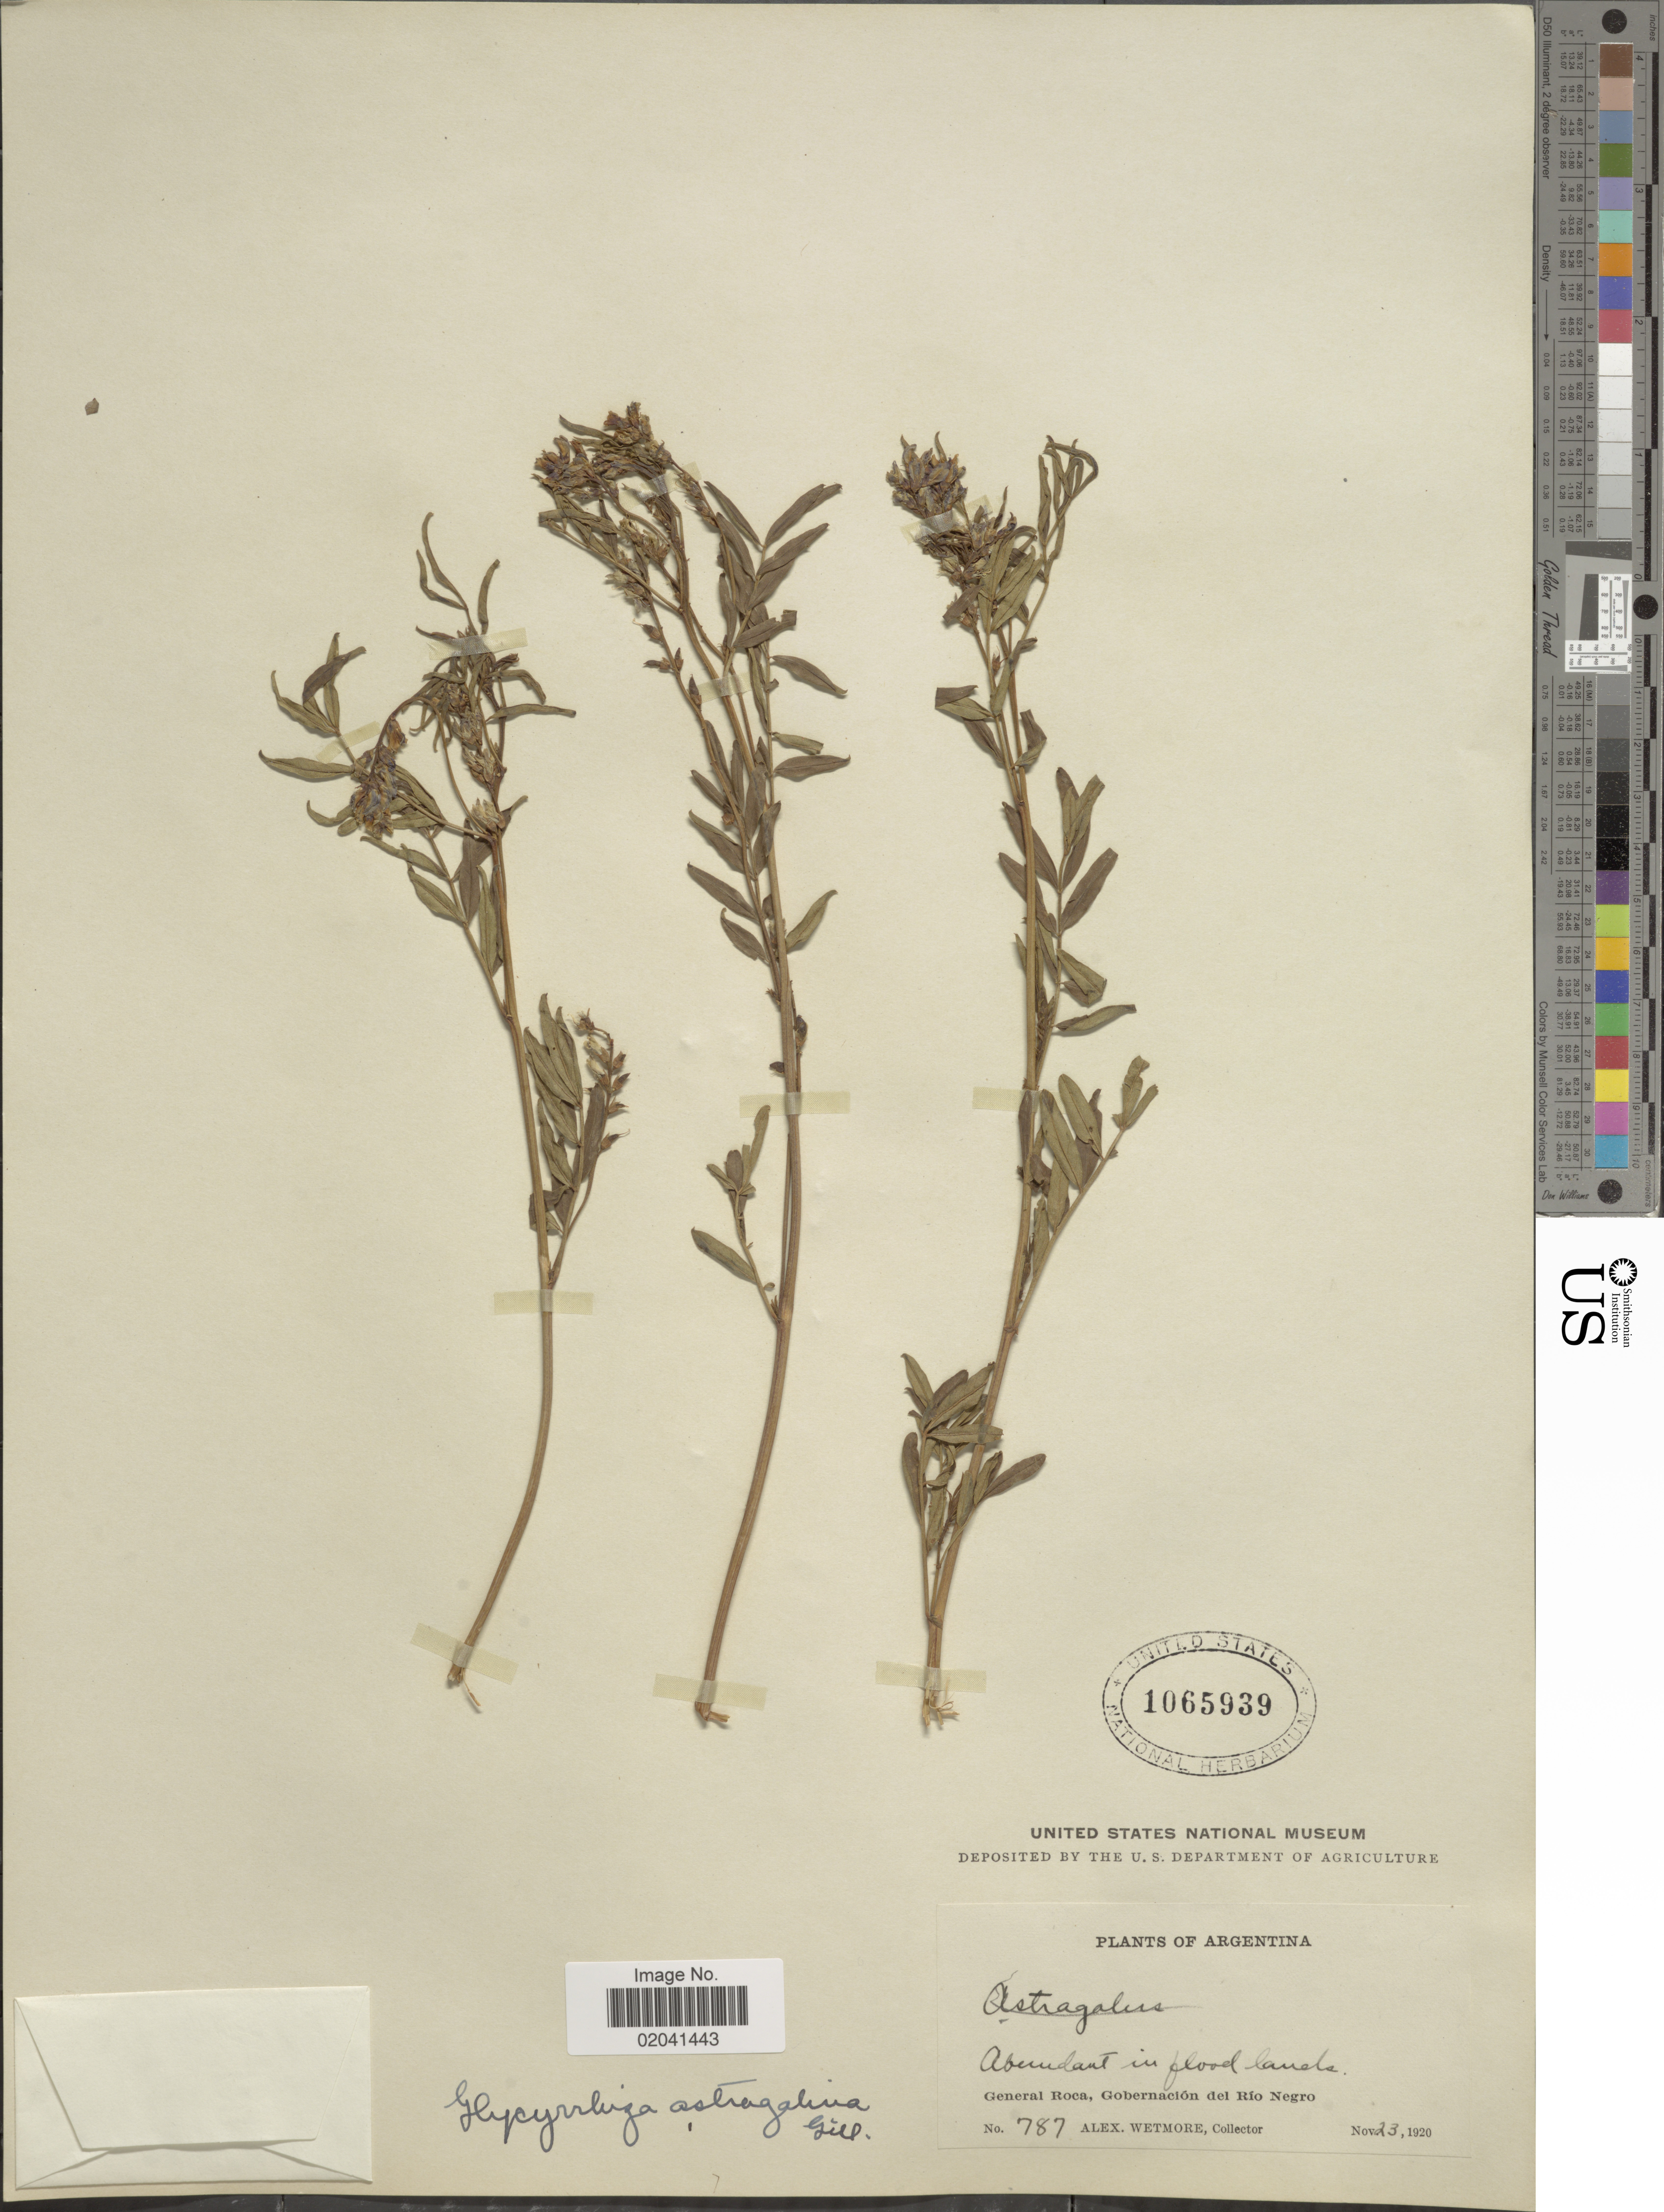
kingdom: Plantae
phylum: Tracheophyta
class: Magnoliopsida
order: Fabales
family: Fabaceae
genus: Glycyrrhiza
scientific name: Glycyrrhiza astragalina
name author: Gillies ex Hook. & Arn.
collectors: A. Wetmore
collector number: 787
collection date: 1920-11-23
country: Argentina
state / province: Rio Negro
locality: General Roca, Gobernación del Río Negro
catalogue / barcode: US 1065939